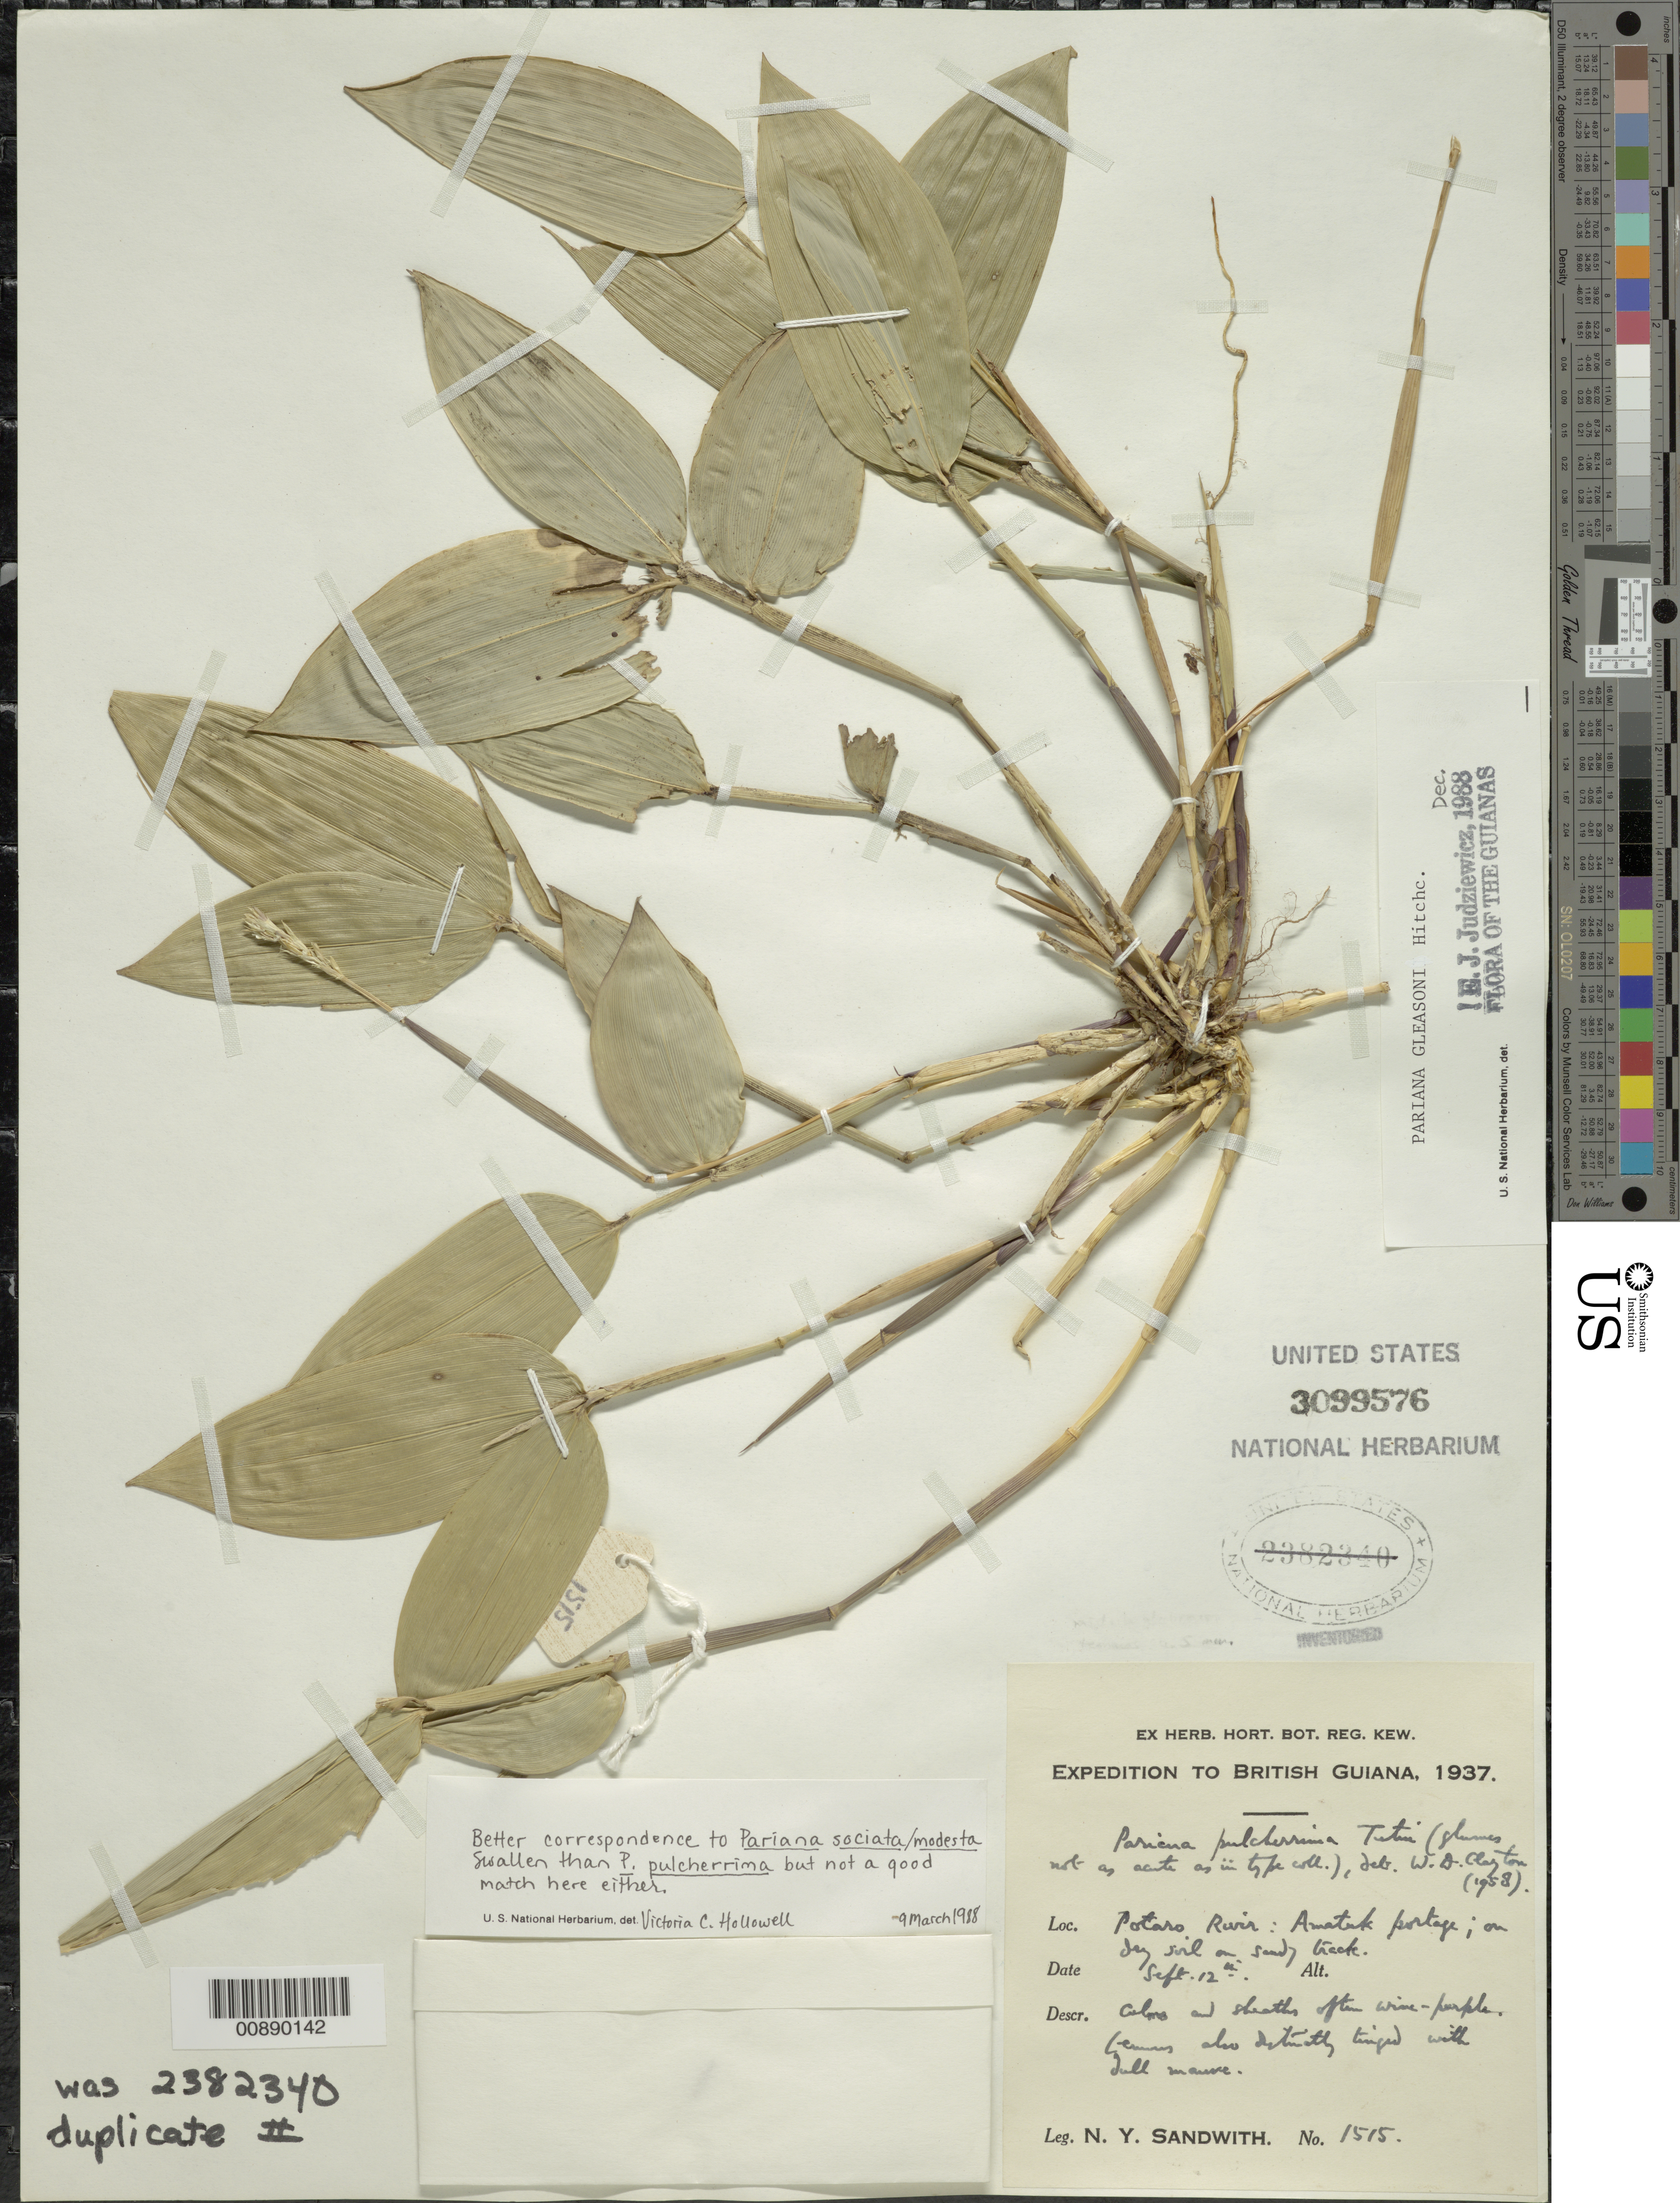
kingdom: Plantae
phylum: Tracheophyta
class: Liliopsida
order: Poales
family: Poaceae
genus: Pariana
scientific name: Pariana gleasonii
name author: Hitchc.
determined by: Judziewicz, E. J.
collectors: N. Y. Sandwith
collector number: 1515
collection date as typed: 12-Sep-37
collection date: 1937-09-12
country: Guyana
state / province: Potaro-Siparuni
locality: Potaro River, Amatuk Portage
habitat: Dry soil on sandy track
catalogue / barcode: US 3099576